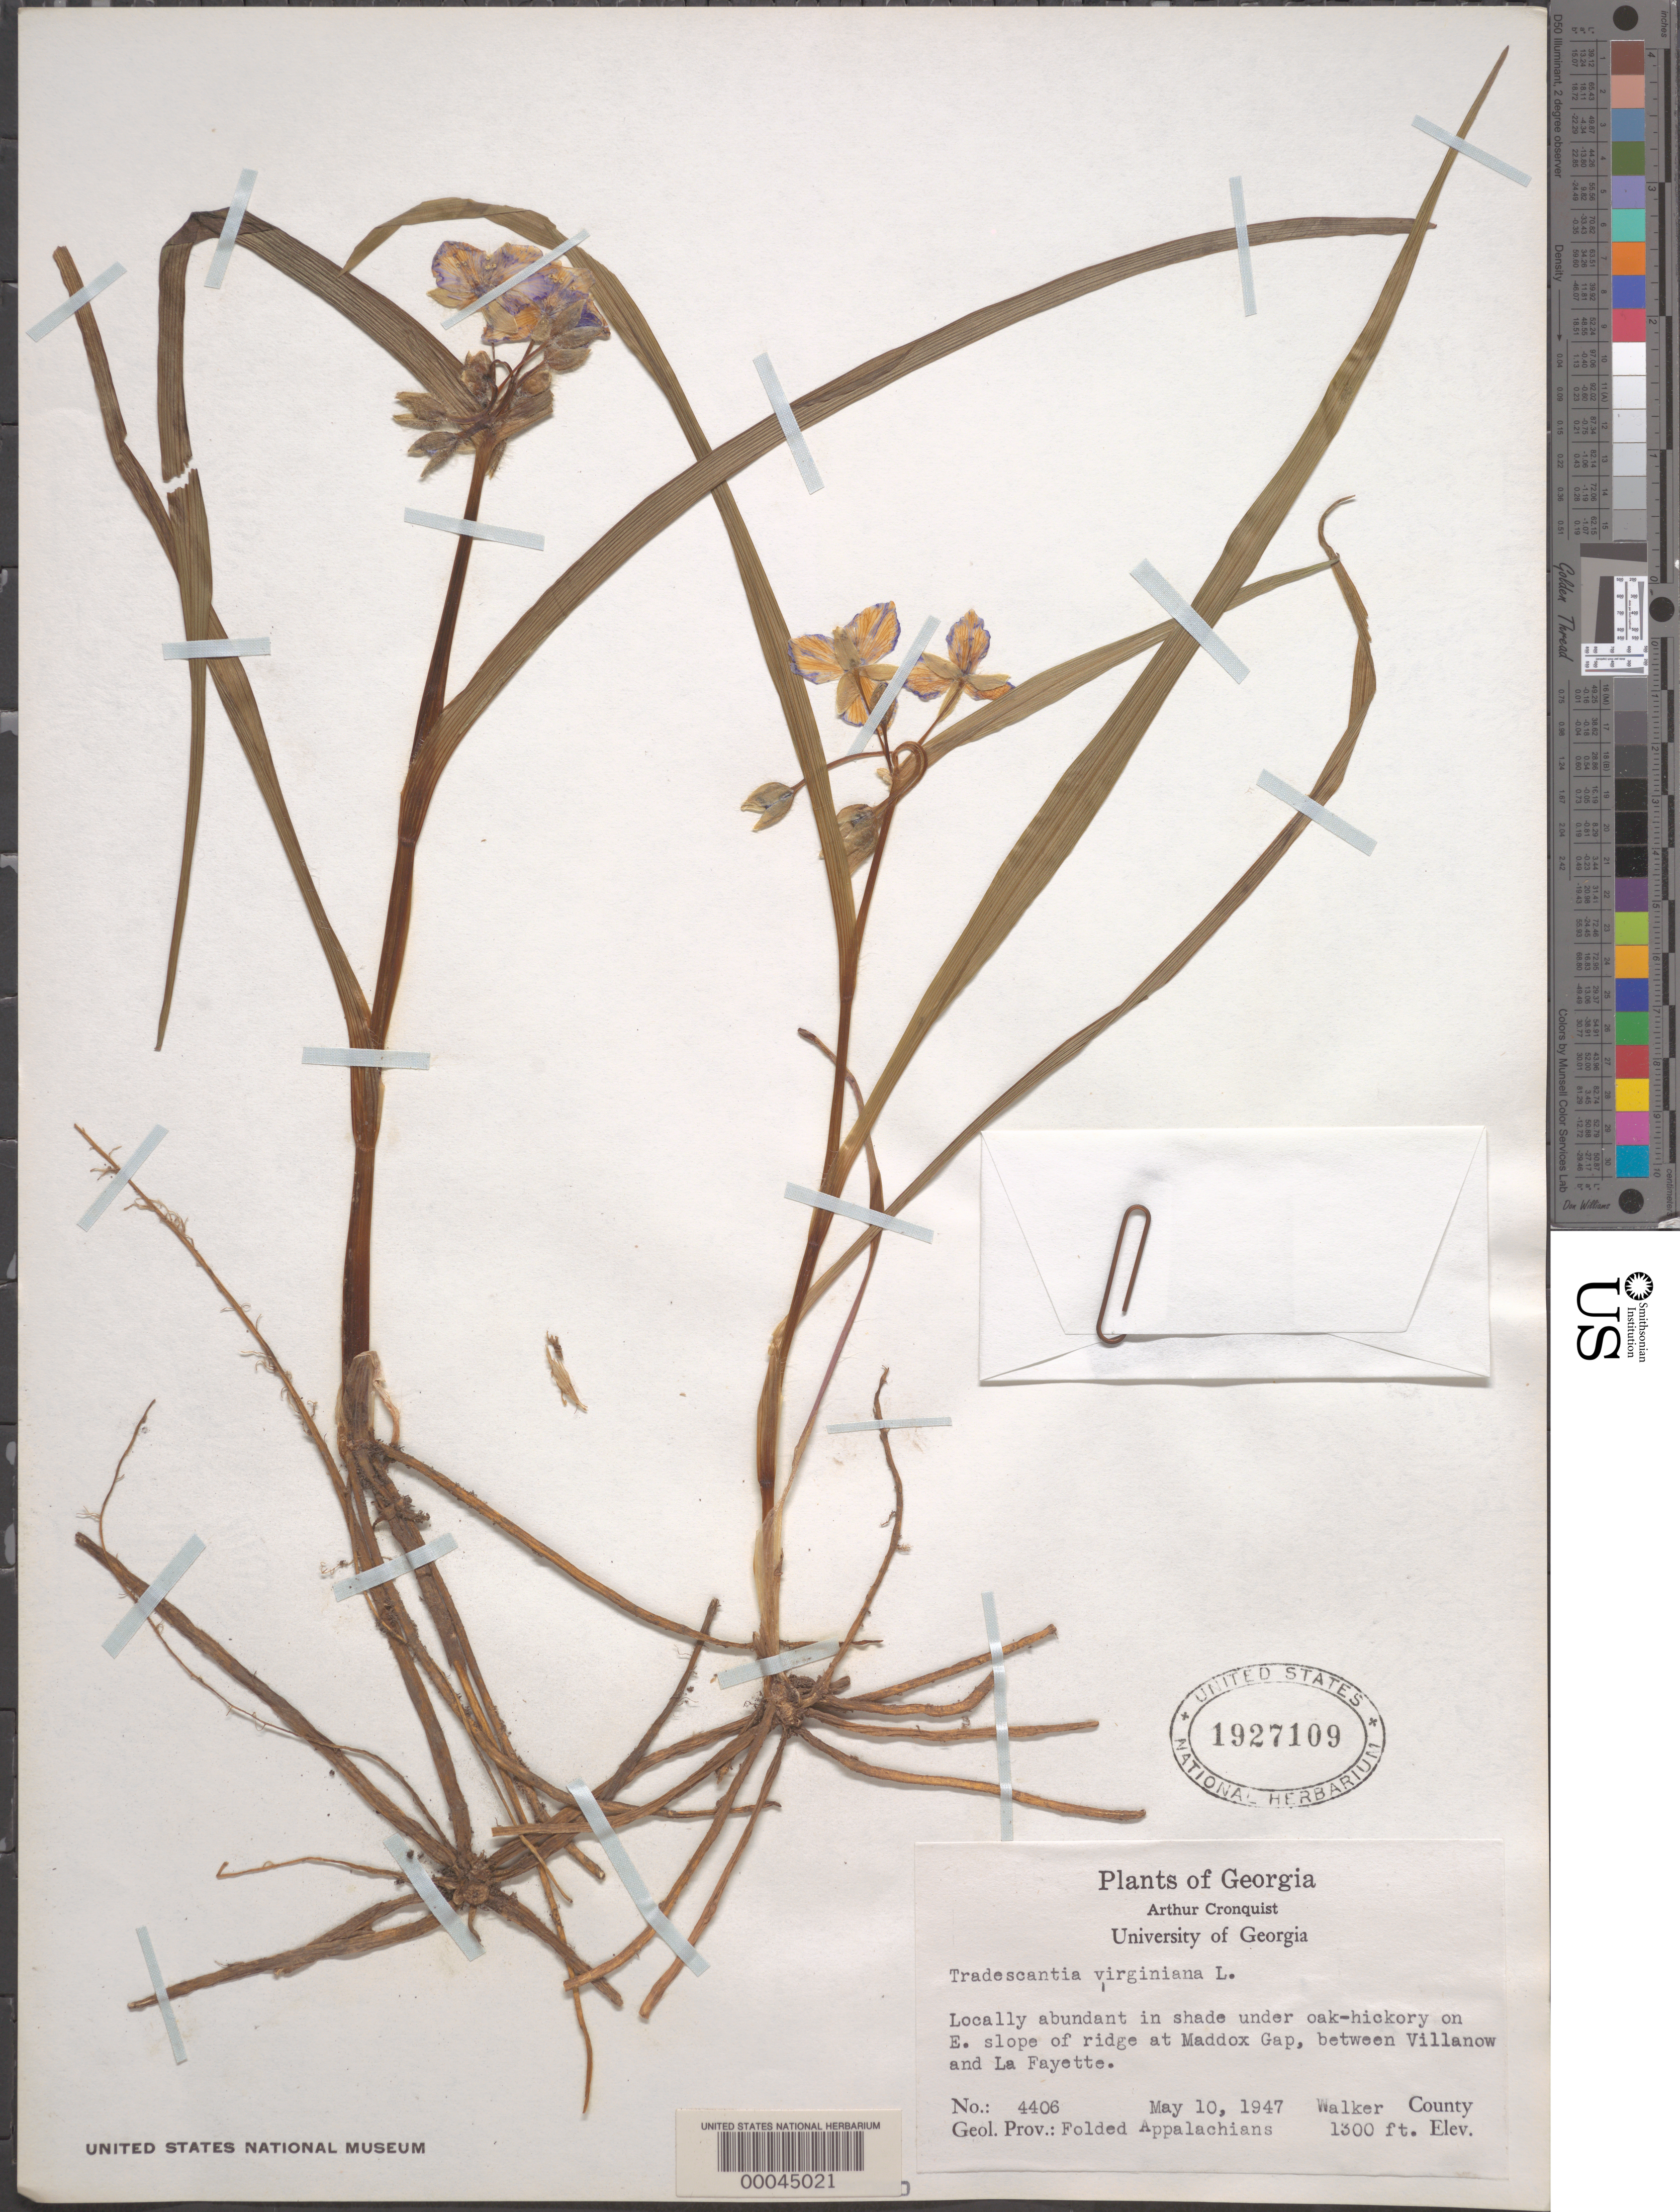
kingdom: Plantae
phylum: Tracheophyta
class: Liliopsida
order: Commelinales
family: Commelinaceae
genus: Tradescantia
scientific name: Tradescantia virginiana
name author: L.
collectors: A. J. Cronquist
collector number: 4406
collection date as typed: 10 May 1947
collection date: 1947-05-10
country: United States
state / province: Georgia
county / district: Walker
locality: Maddox gap between villanow and lafayette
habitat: Shaded oak-hickory slope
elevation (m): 397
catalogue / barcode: US 1927109